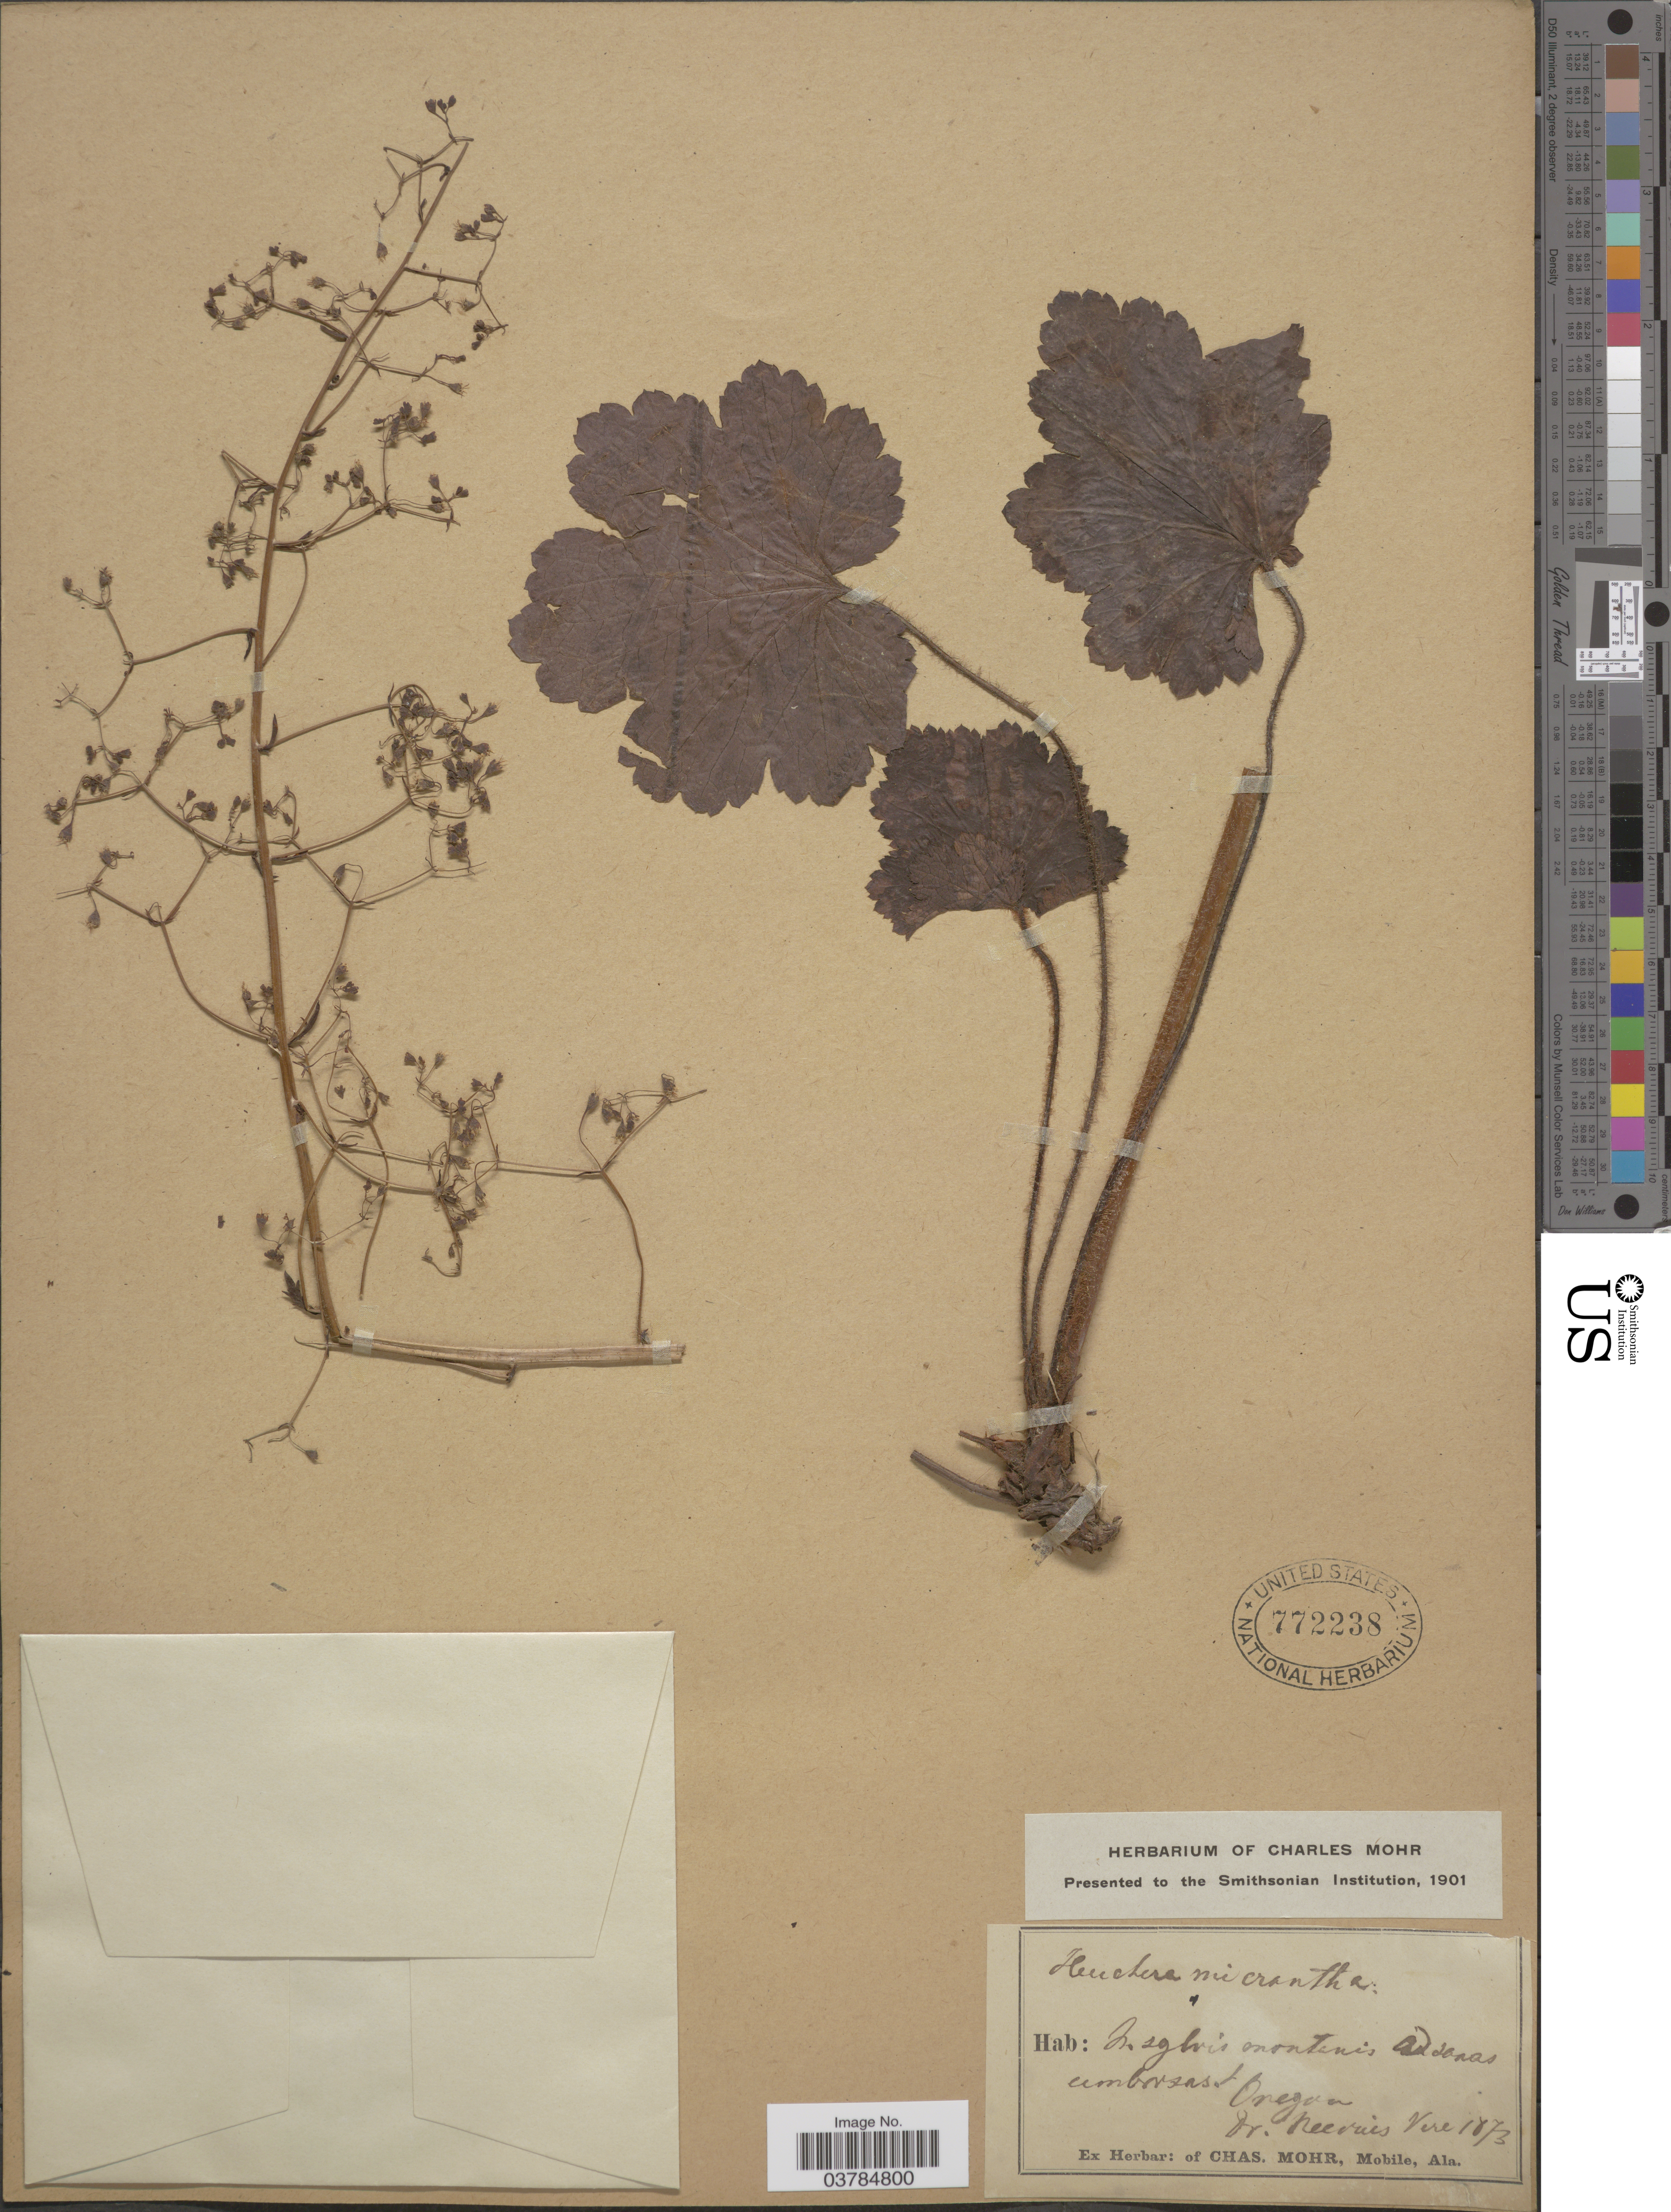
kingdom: Plantae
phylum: Tracheophyta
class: Magnoliopsida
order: Saxifragales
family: Saxifragaceae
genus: Heuchera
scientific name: Heuchera micrantha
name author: Douglas ex Lindl.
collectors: Neevius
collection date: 1873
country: United States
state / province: Oregon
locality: In sylvis montanis ad zonas umbrosas.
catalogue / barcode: US 772238